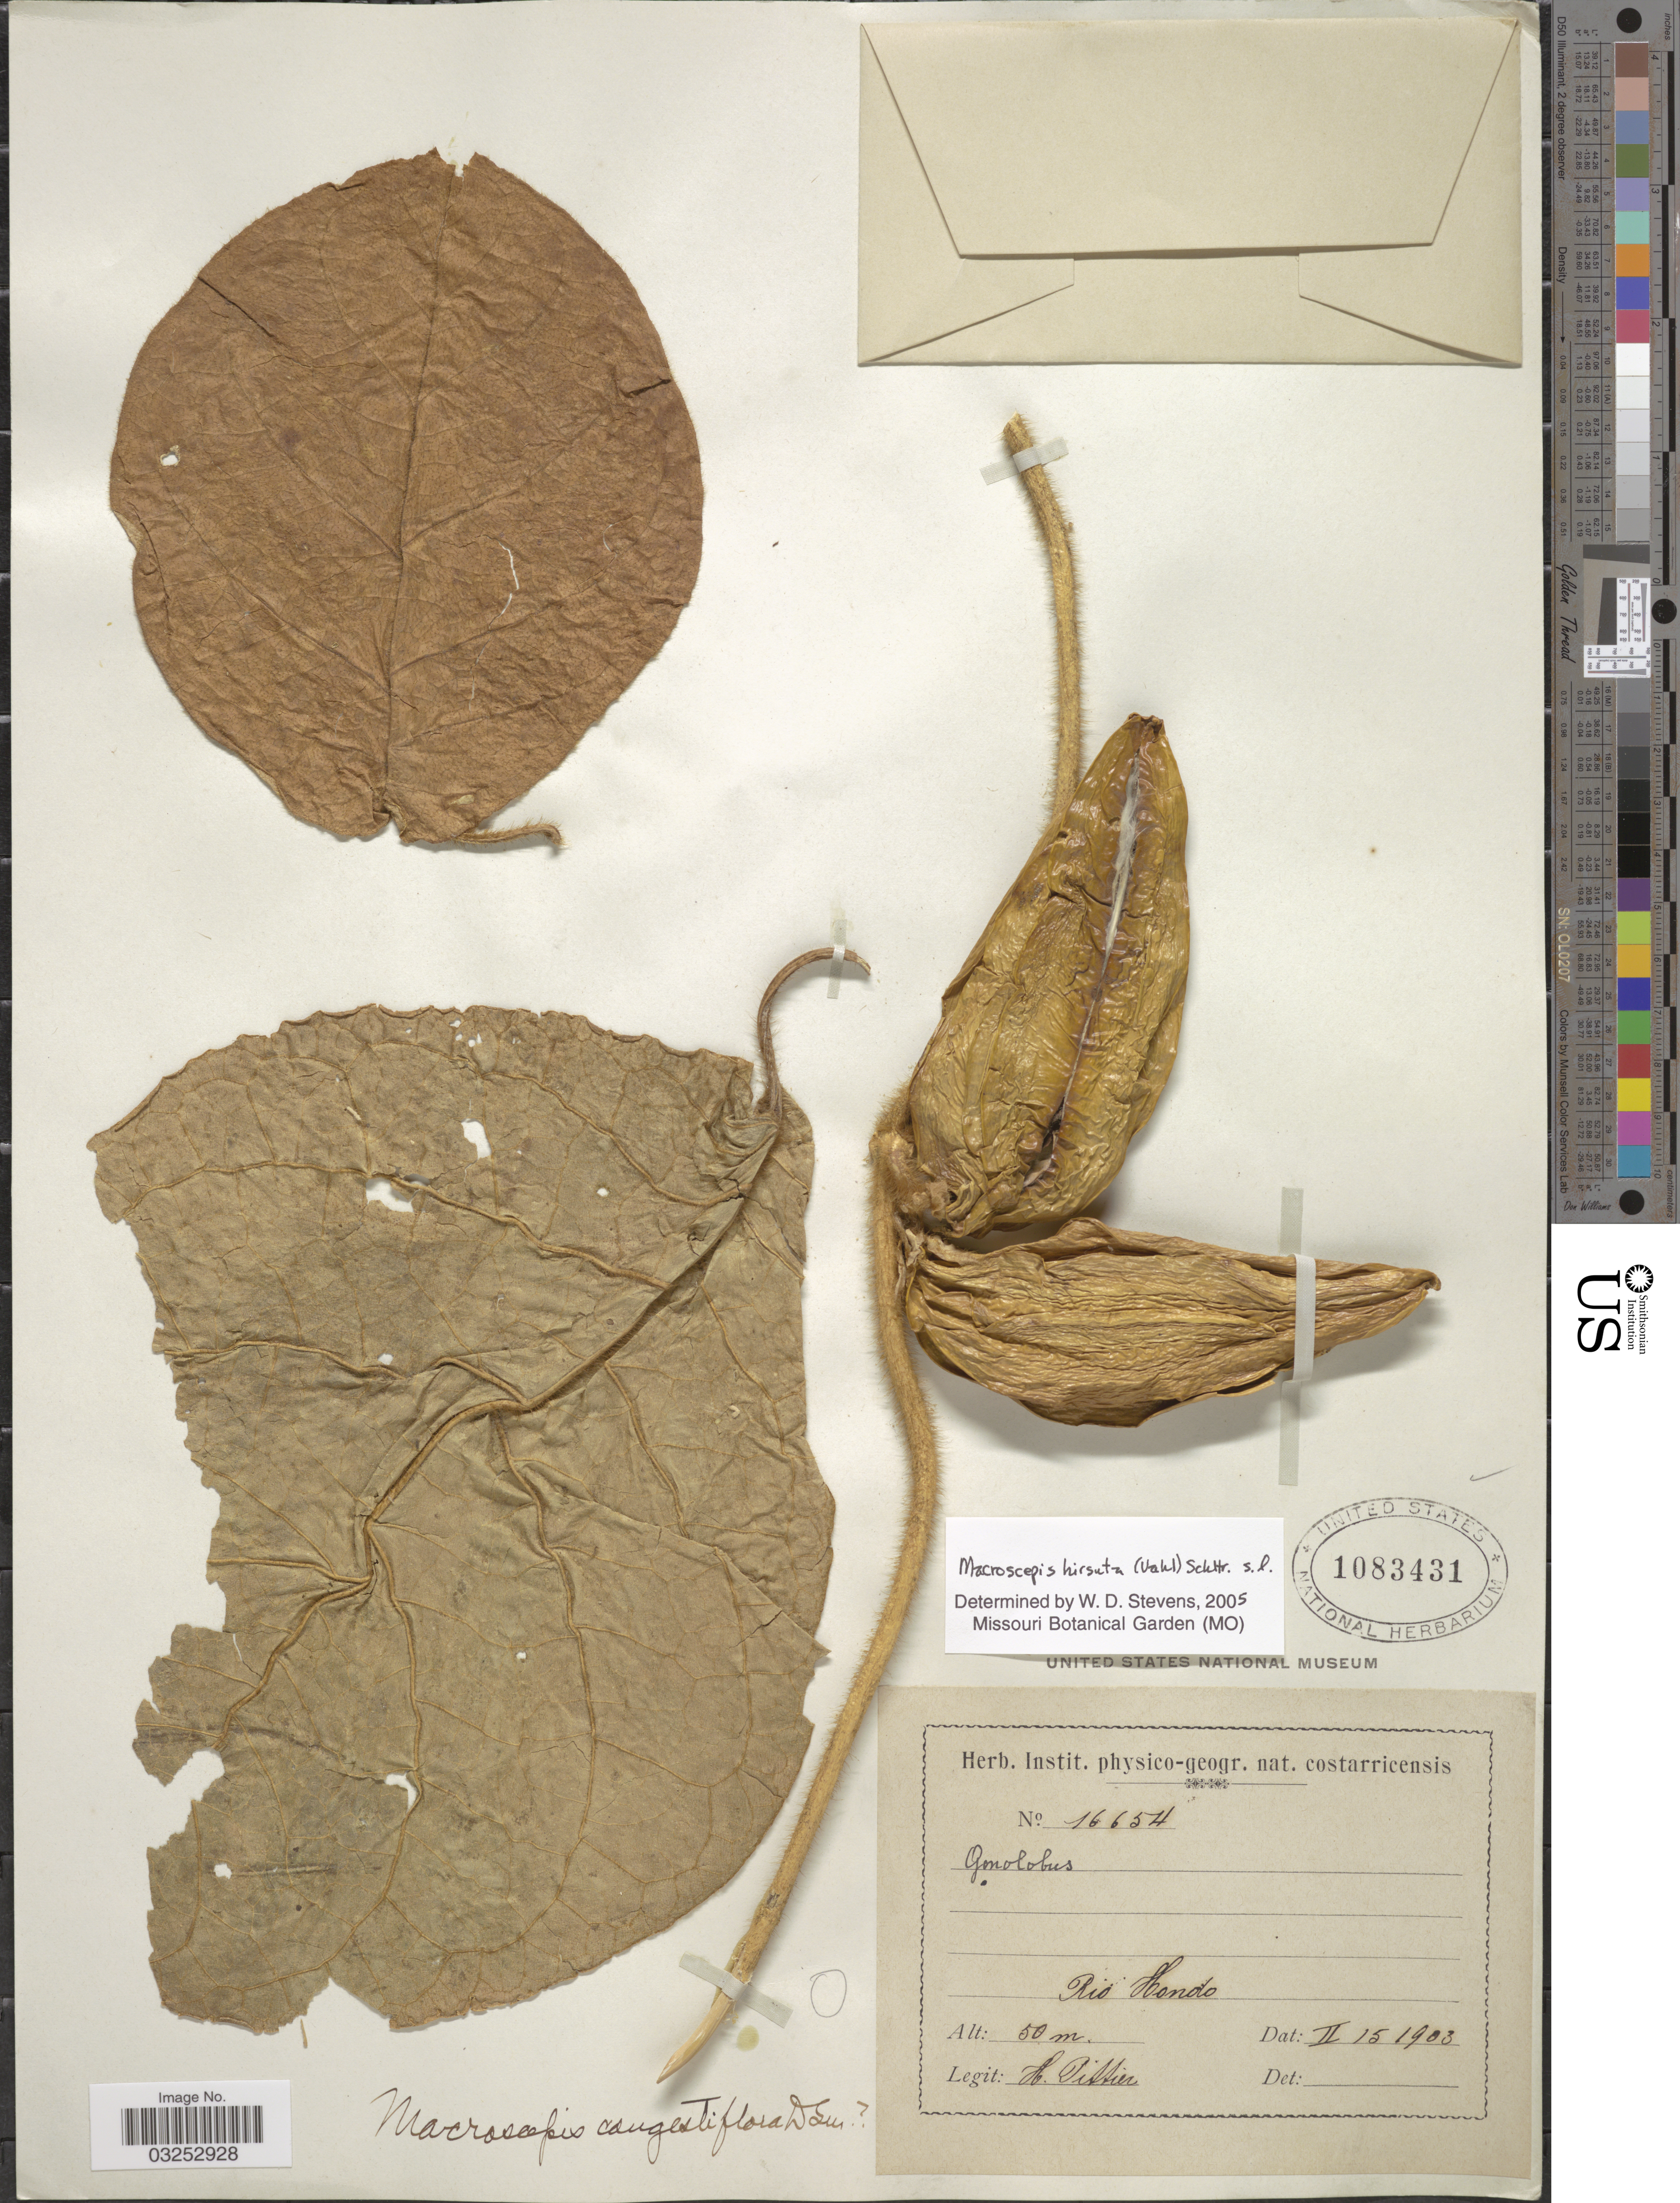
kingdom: Plantae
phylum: Tracheophyta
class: Magnoliopsida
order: Gentianales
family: Apocynaceae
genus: Macroscepis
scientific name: Macroscepis hirsuta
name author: (Vahl) Schltr.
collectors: H. F. Pittier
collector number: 16654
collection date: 1903-02-15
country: Costa Rica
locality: Rio Hondo.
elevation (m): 50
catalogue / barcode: US 1083431